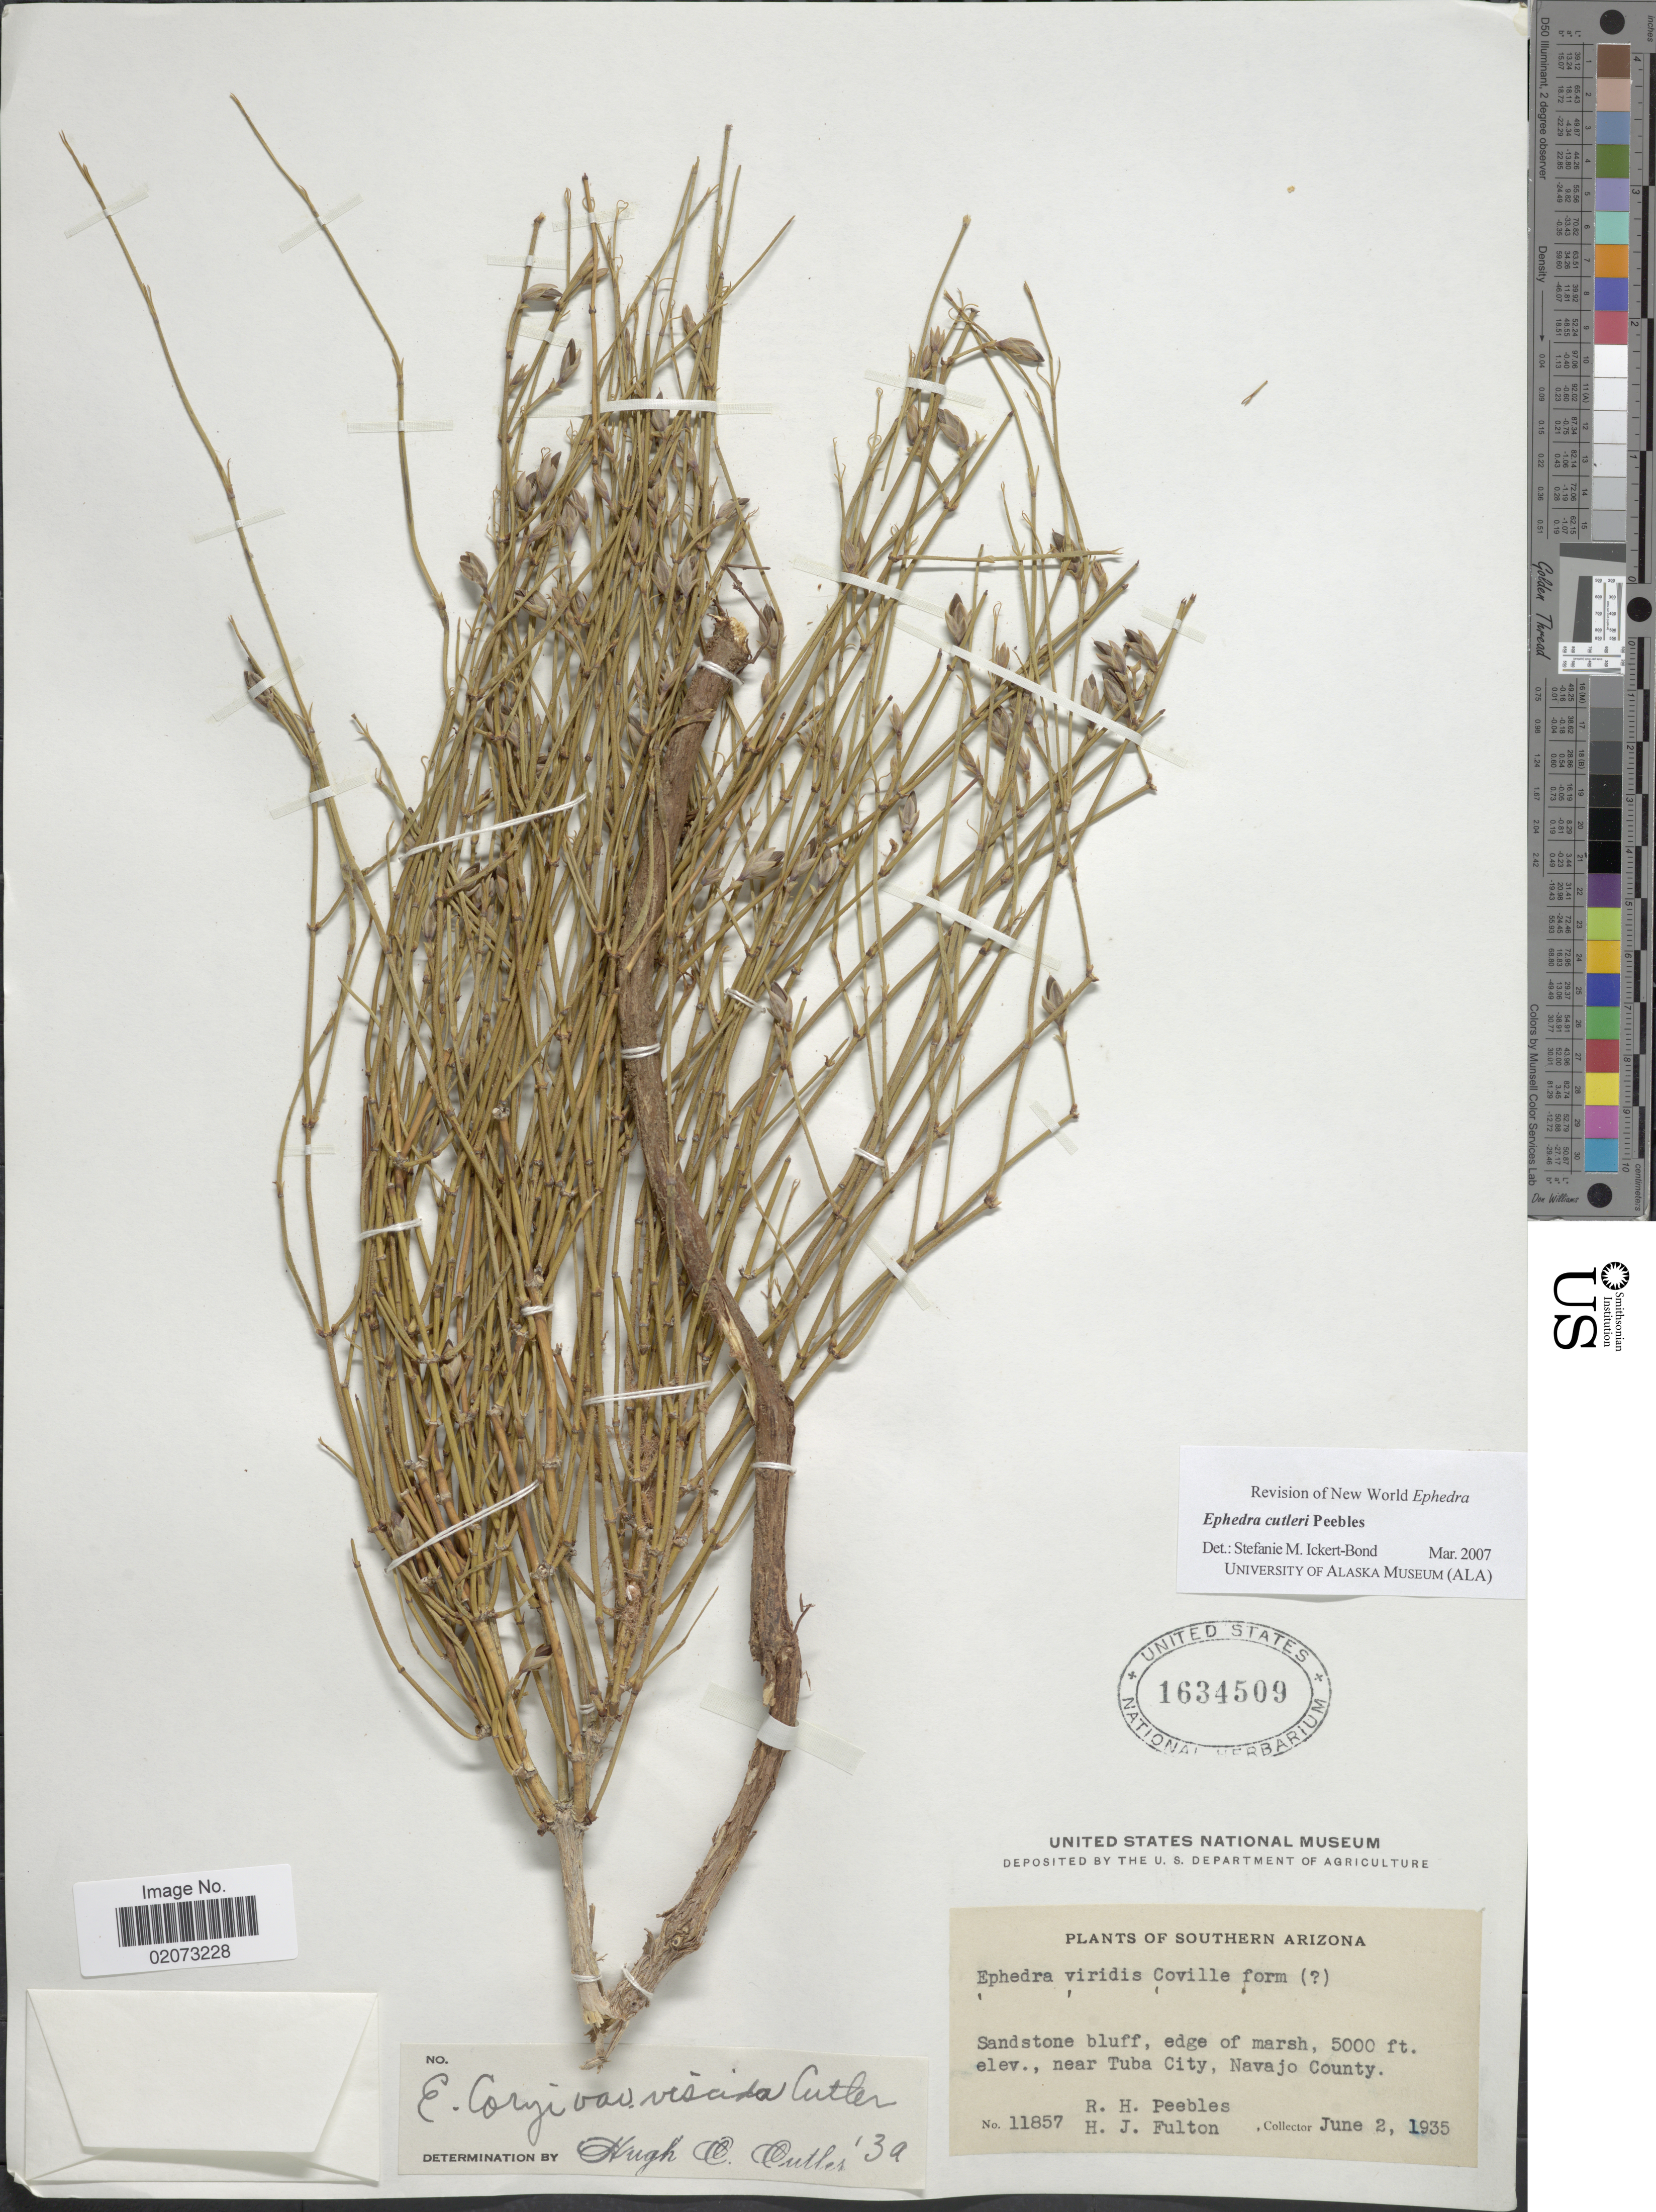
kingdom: Plantae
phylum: Tracheophyta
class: Gnetopsida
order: Ephedrales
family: Ephedraceae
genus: Ephedra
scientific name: Ephedra cutleri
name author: Peebles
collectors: R. H. Peebles & H. Fulton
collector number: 11857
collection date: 1935-06-02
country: United States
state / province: Arizona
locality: Southern Arizona. near Tuba City, Navajo County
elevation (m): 1524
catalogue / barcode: US 1634509